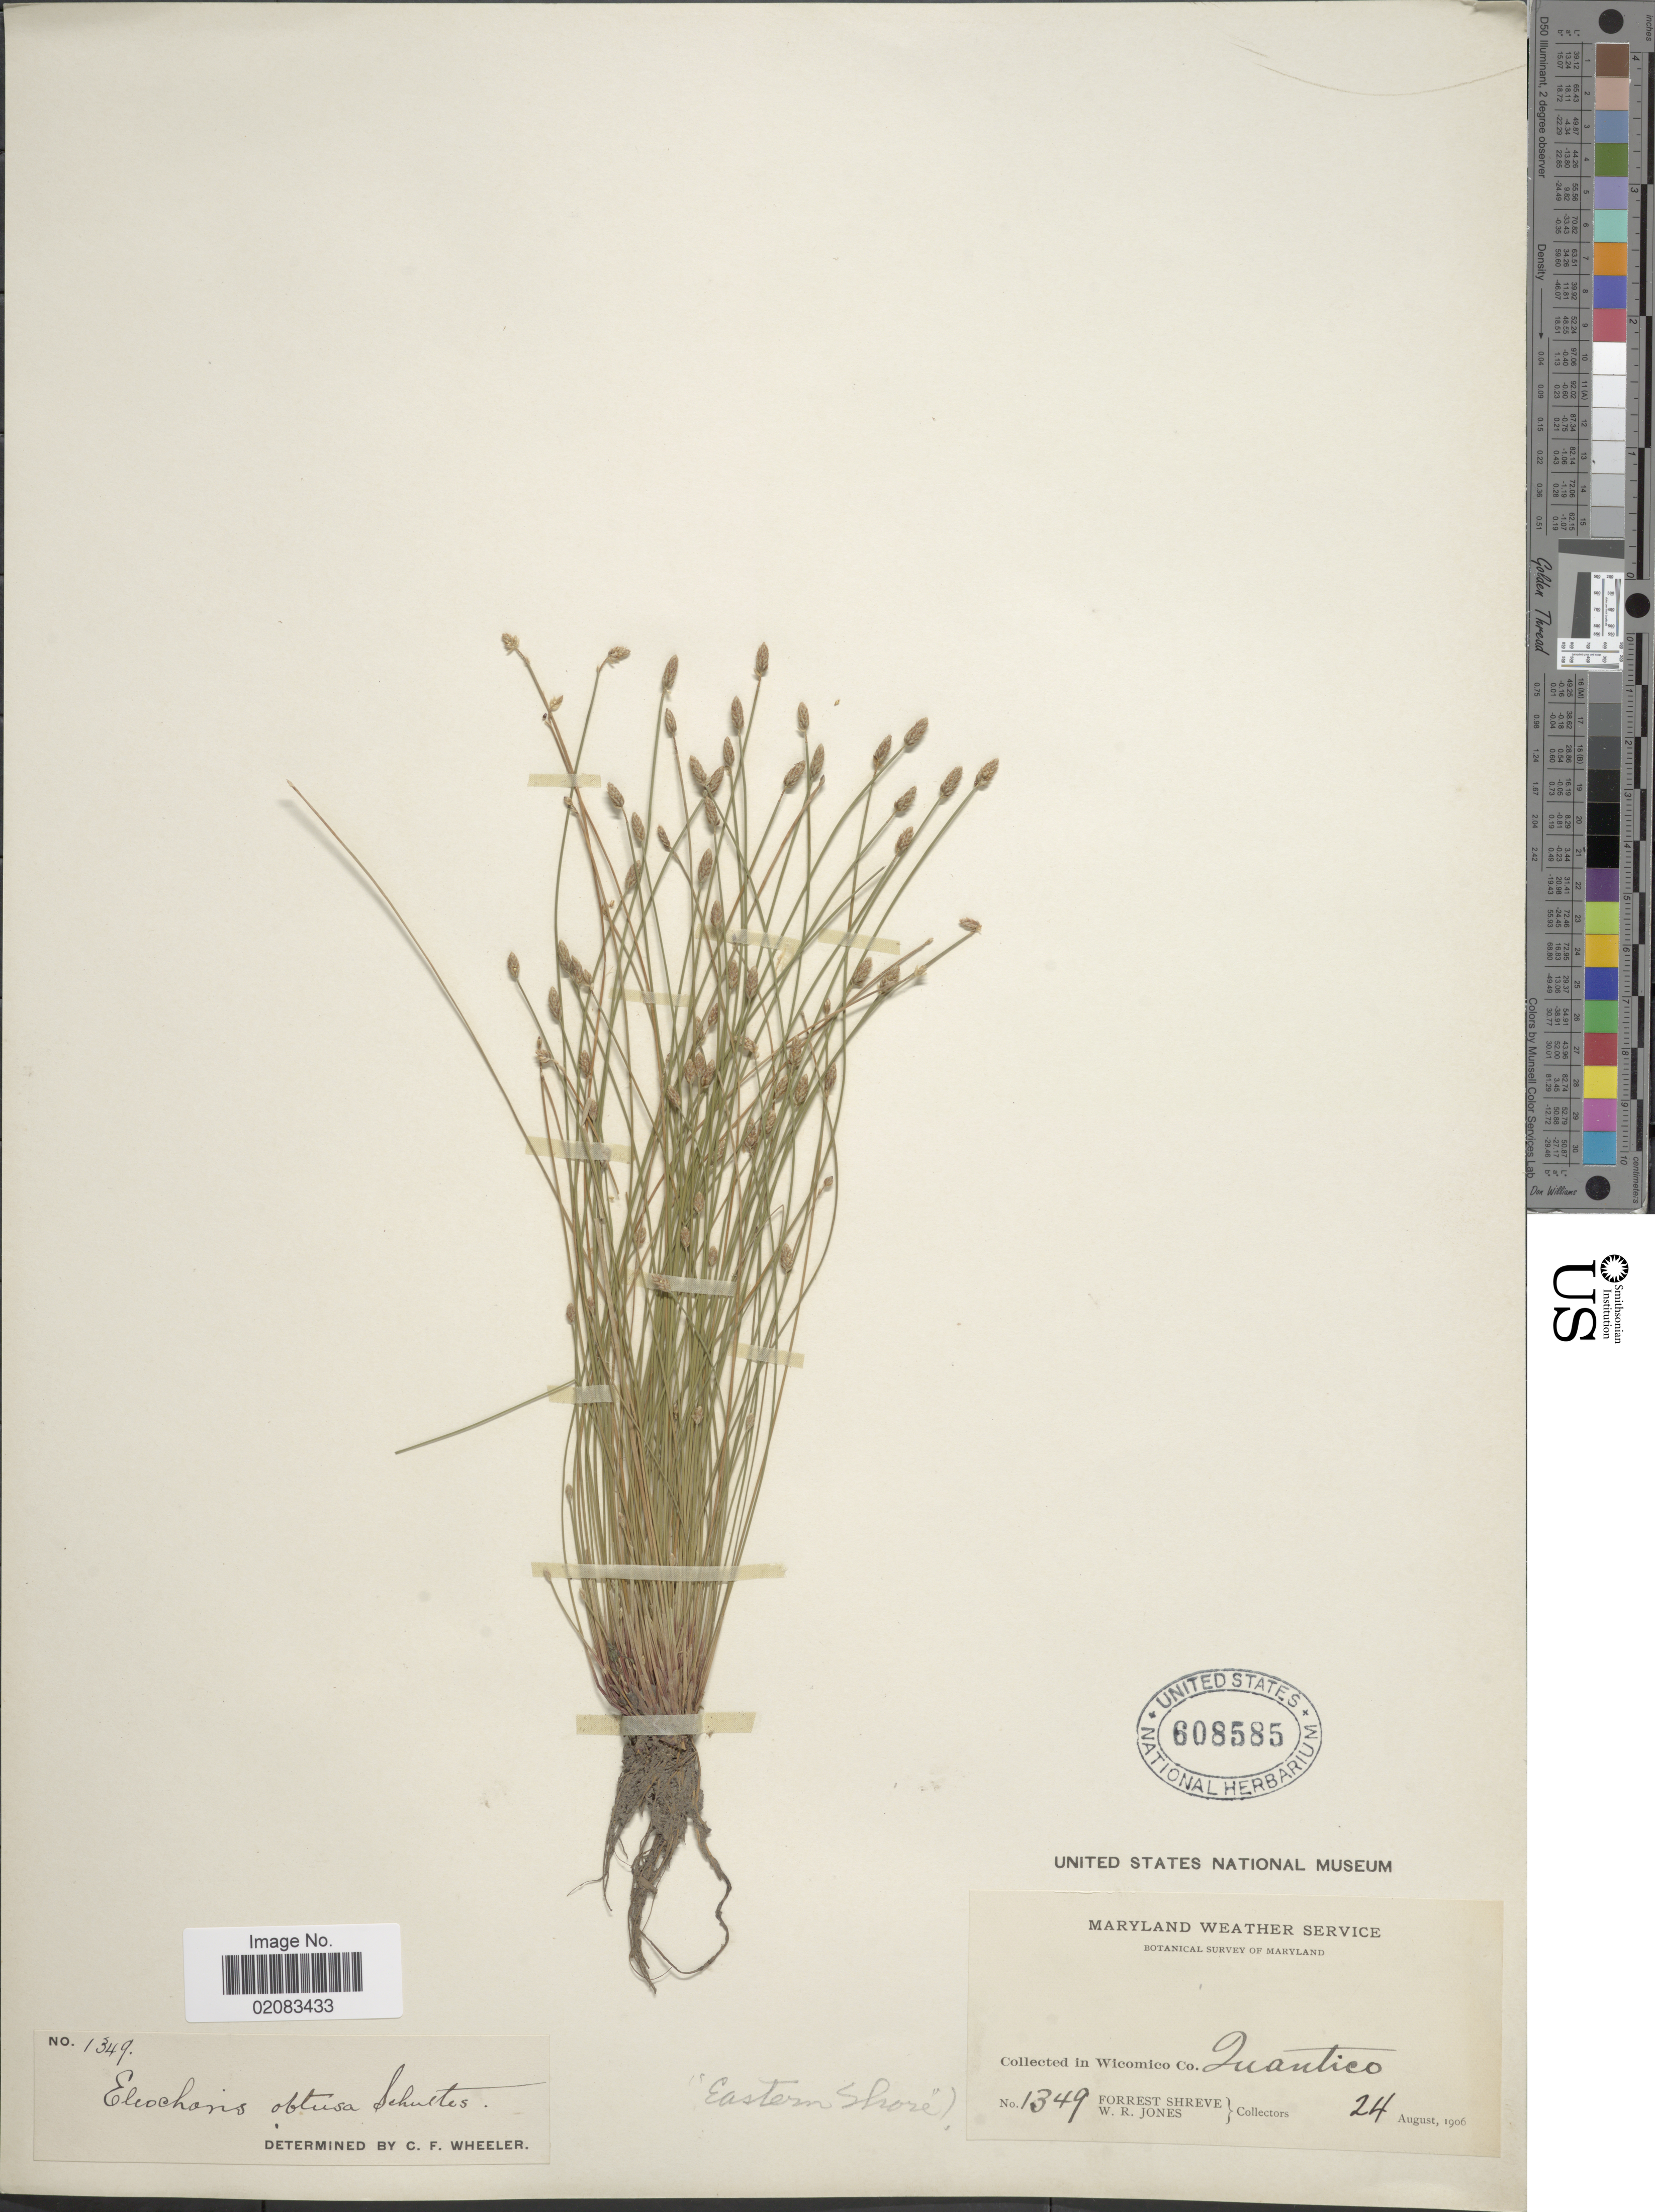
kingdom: Plantae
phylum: Tracheophyta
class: Liliopsida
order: Poales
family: Cyperaceae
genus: Eleocharis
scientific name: Eleocharis obtusa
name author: (Willd.) Schult.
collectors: F. Shreve & W. R. Jones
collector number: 1349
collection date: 1906-08-24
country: United States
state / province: Maryland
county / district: Wicomico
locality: Maryland Weather Service, In Wicomico Co. Juantico, 'Eastern Shore'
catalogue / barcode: US 608585